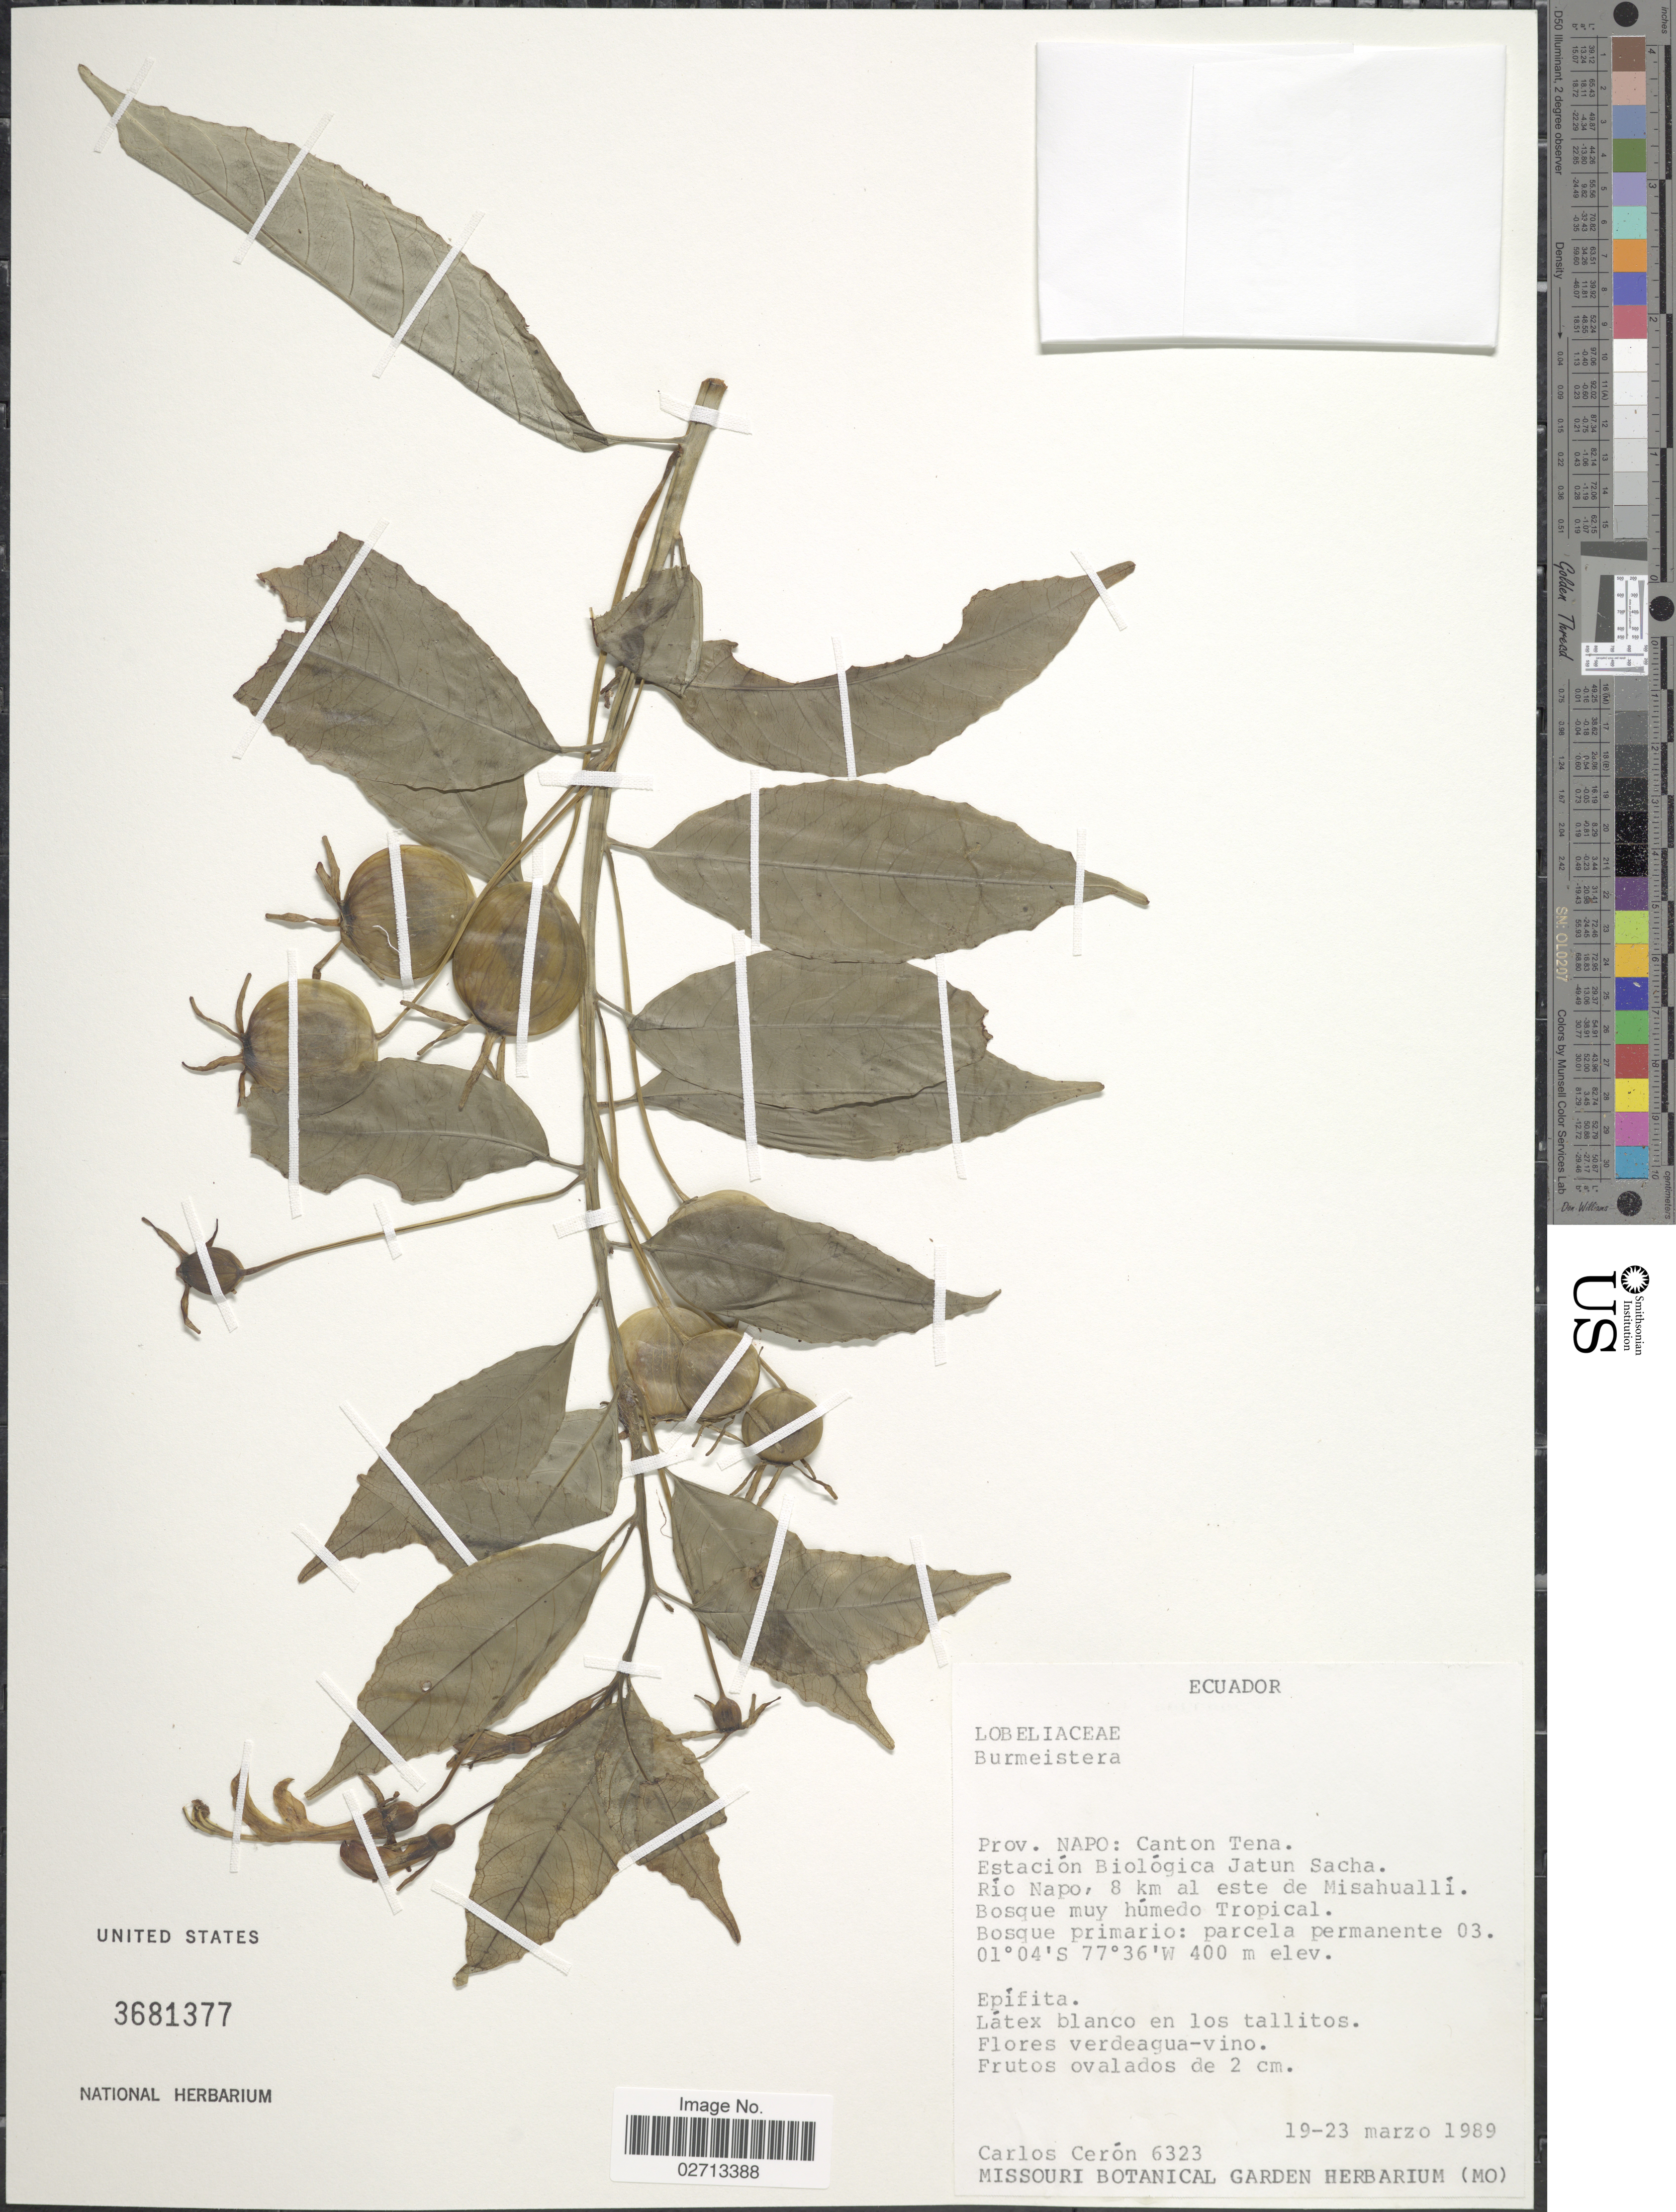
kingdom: Plantae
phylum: Tracheophyta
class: Magnoliopsida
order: Asterales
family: Campanulaceae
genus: Burmeistera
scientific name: Burmeistera sp.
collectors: C. E. Cerón M.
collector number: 6323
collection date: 1989-03-19/1989-03-23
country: Ecuador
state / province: Napo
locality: Canton Tena. Estacion Biologica Jatun Sacha. Río Napo, 8 km al este de Misahuallí.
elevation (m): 400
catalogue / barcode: US 3681377